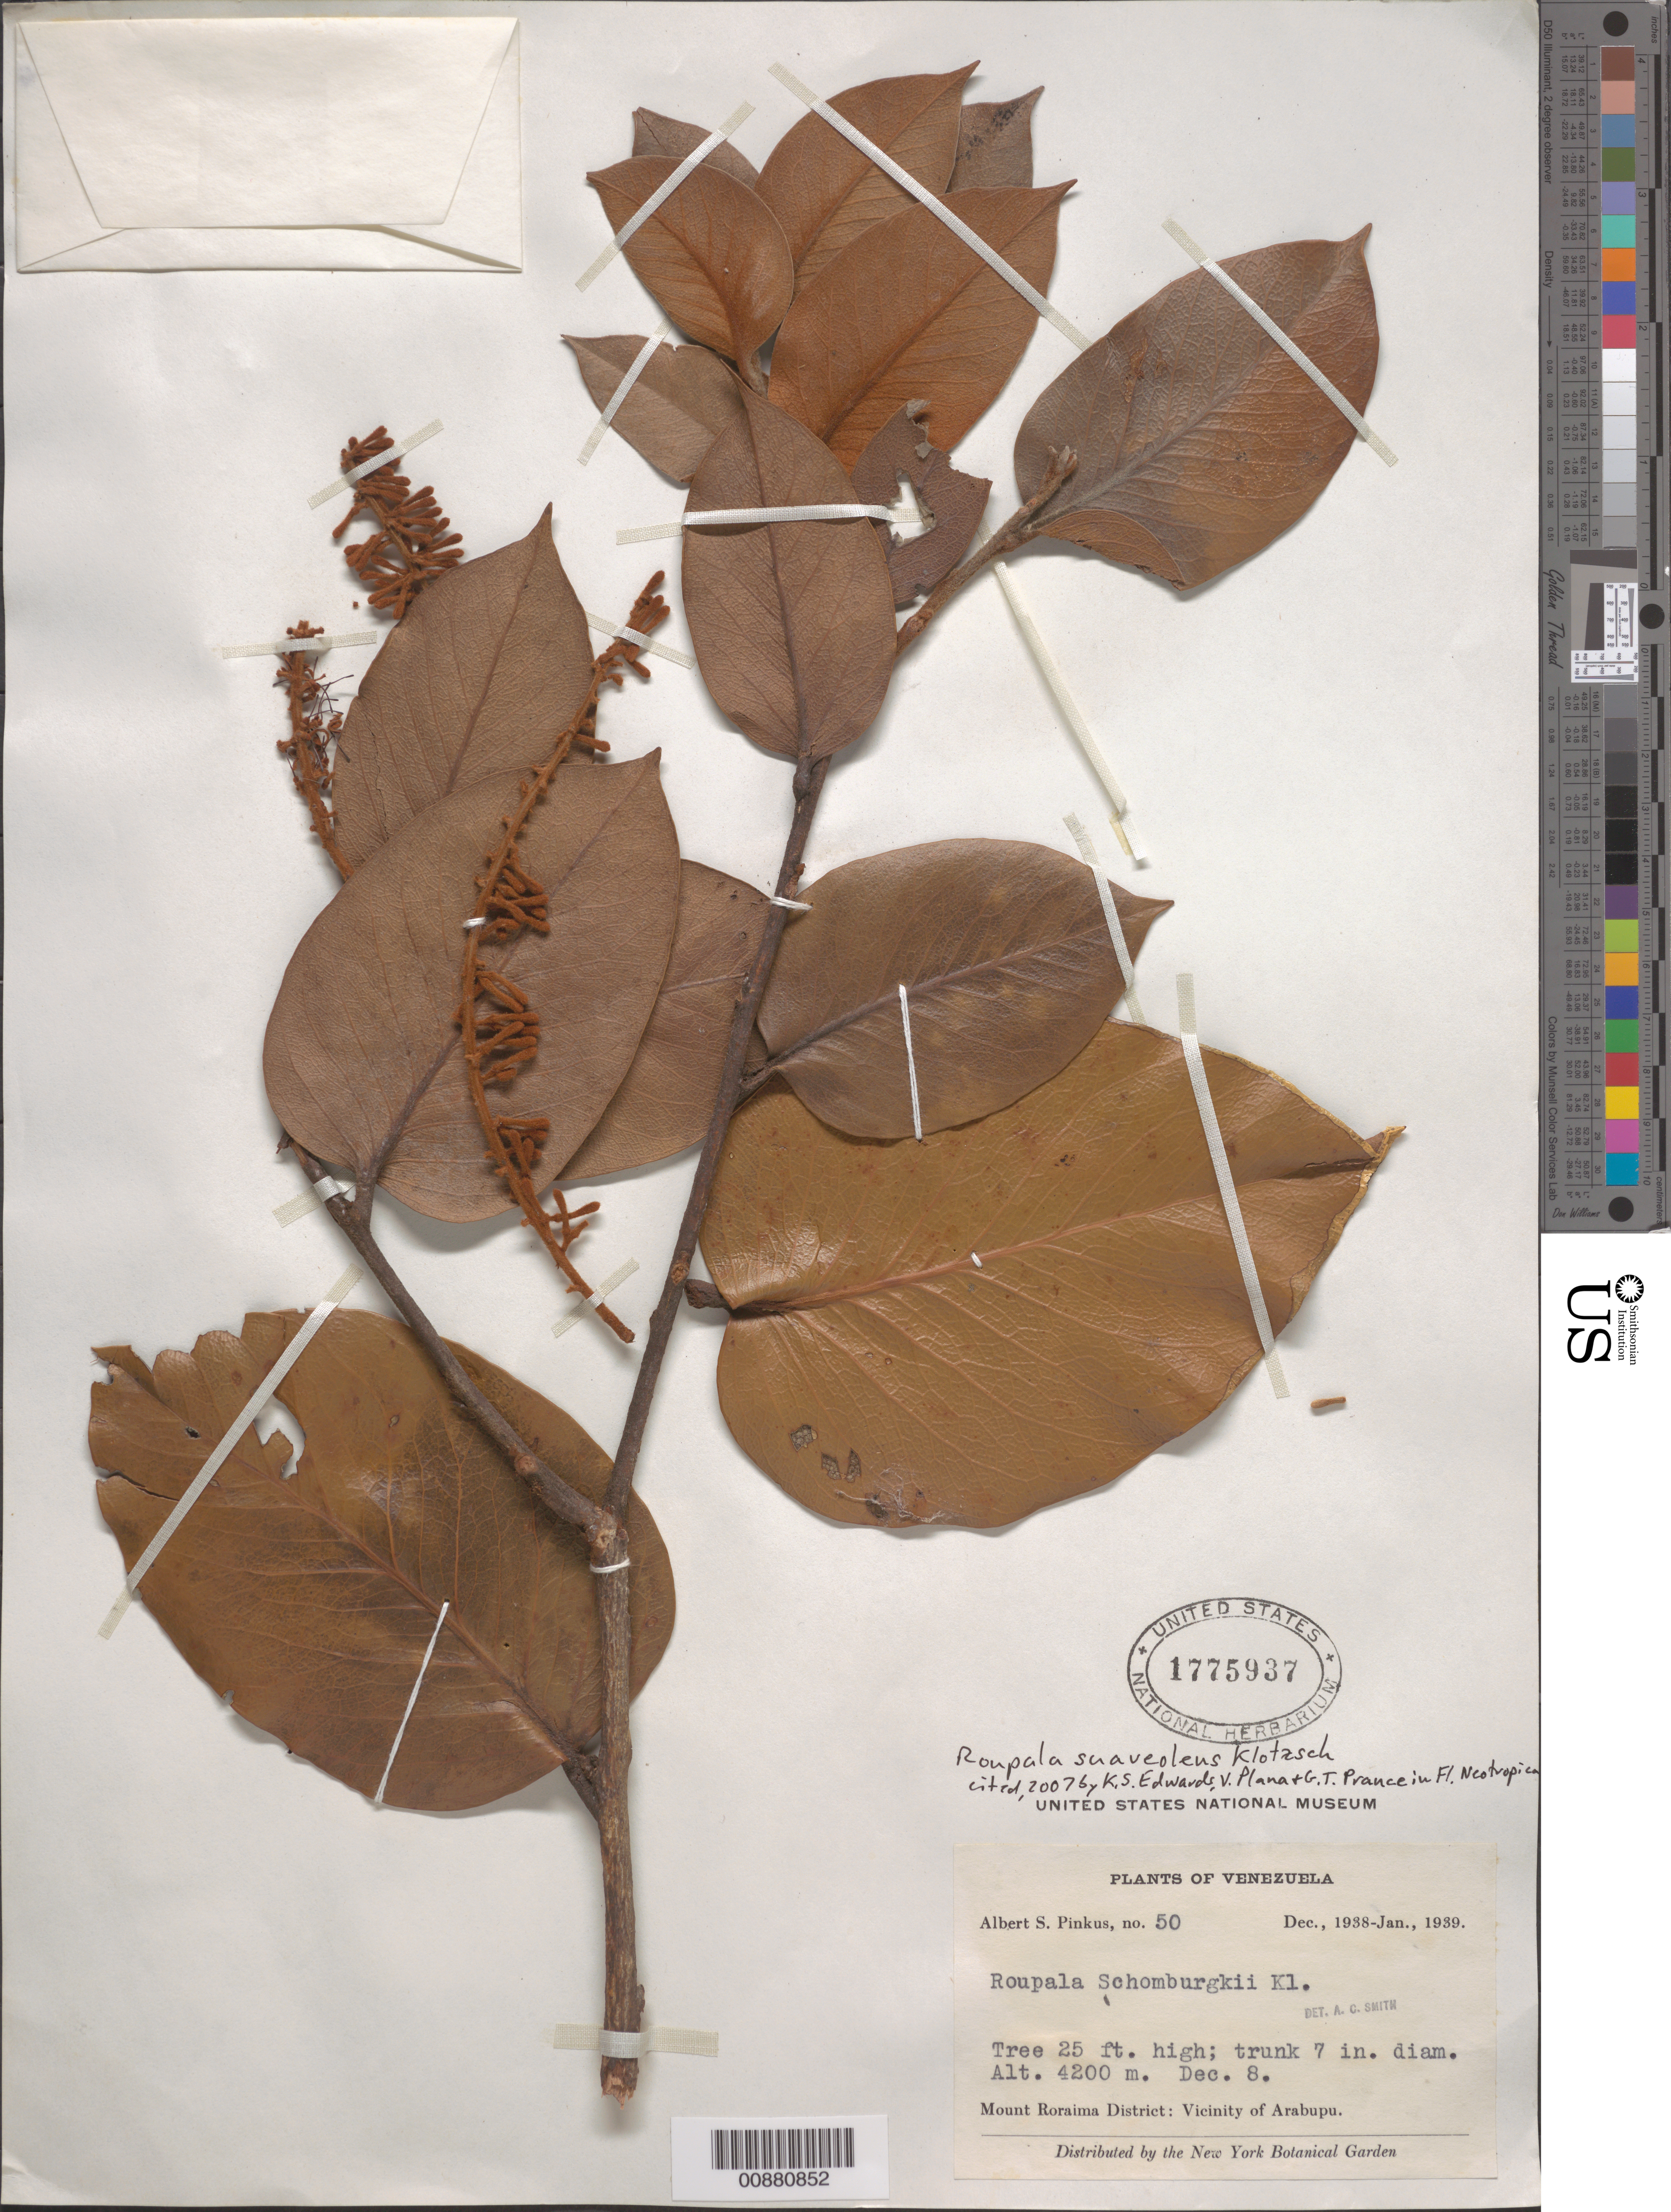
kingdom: Plantae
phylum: Tracheophyta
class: Magnoliopsida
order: Proteales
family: Proteaceae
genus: Roupala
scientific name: Roupala suaveolens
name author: Klotzsch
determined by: Edwards, K. S.; Plana, V.; Prance, G. T.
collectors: A. Pinkus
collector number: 50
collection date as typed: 8-Dec-38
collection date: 1938-12-08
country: Venezuela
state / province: Bolívar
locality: Mt. Roraima District; vic of Arabupu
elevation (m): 1280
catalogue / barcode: US 1775937